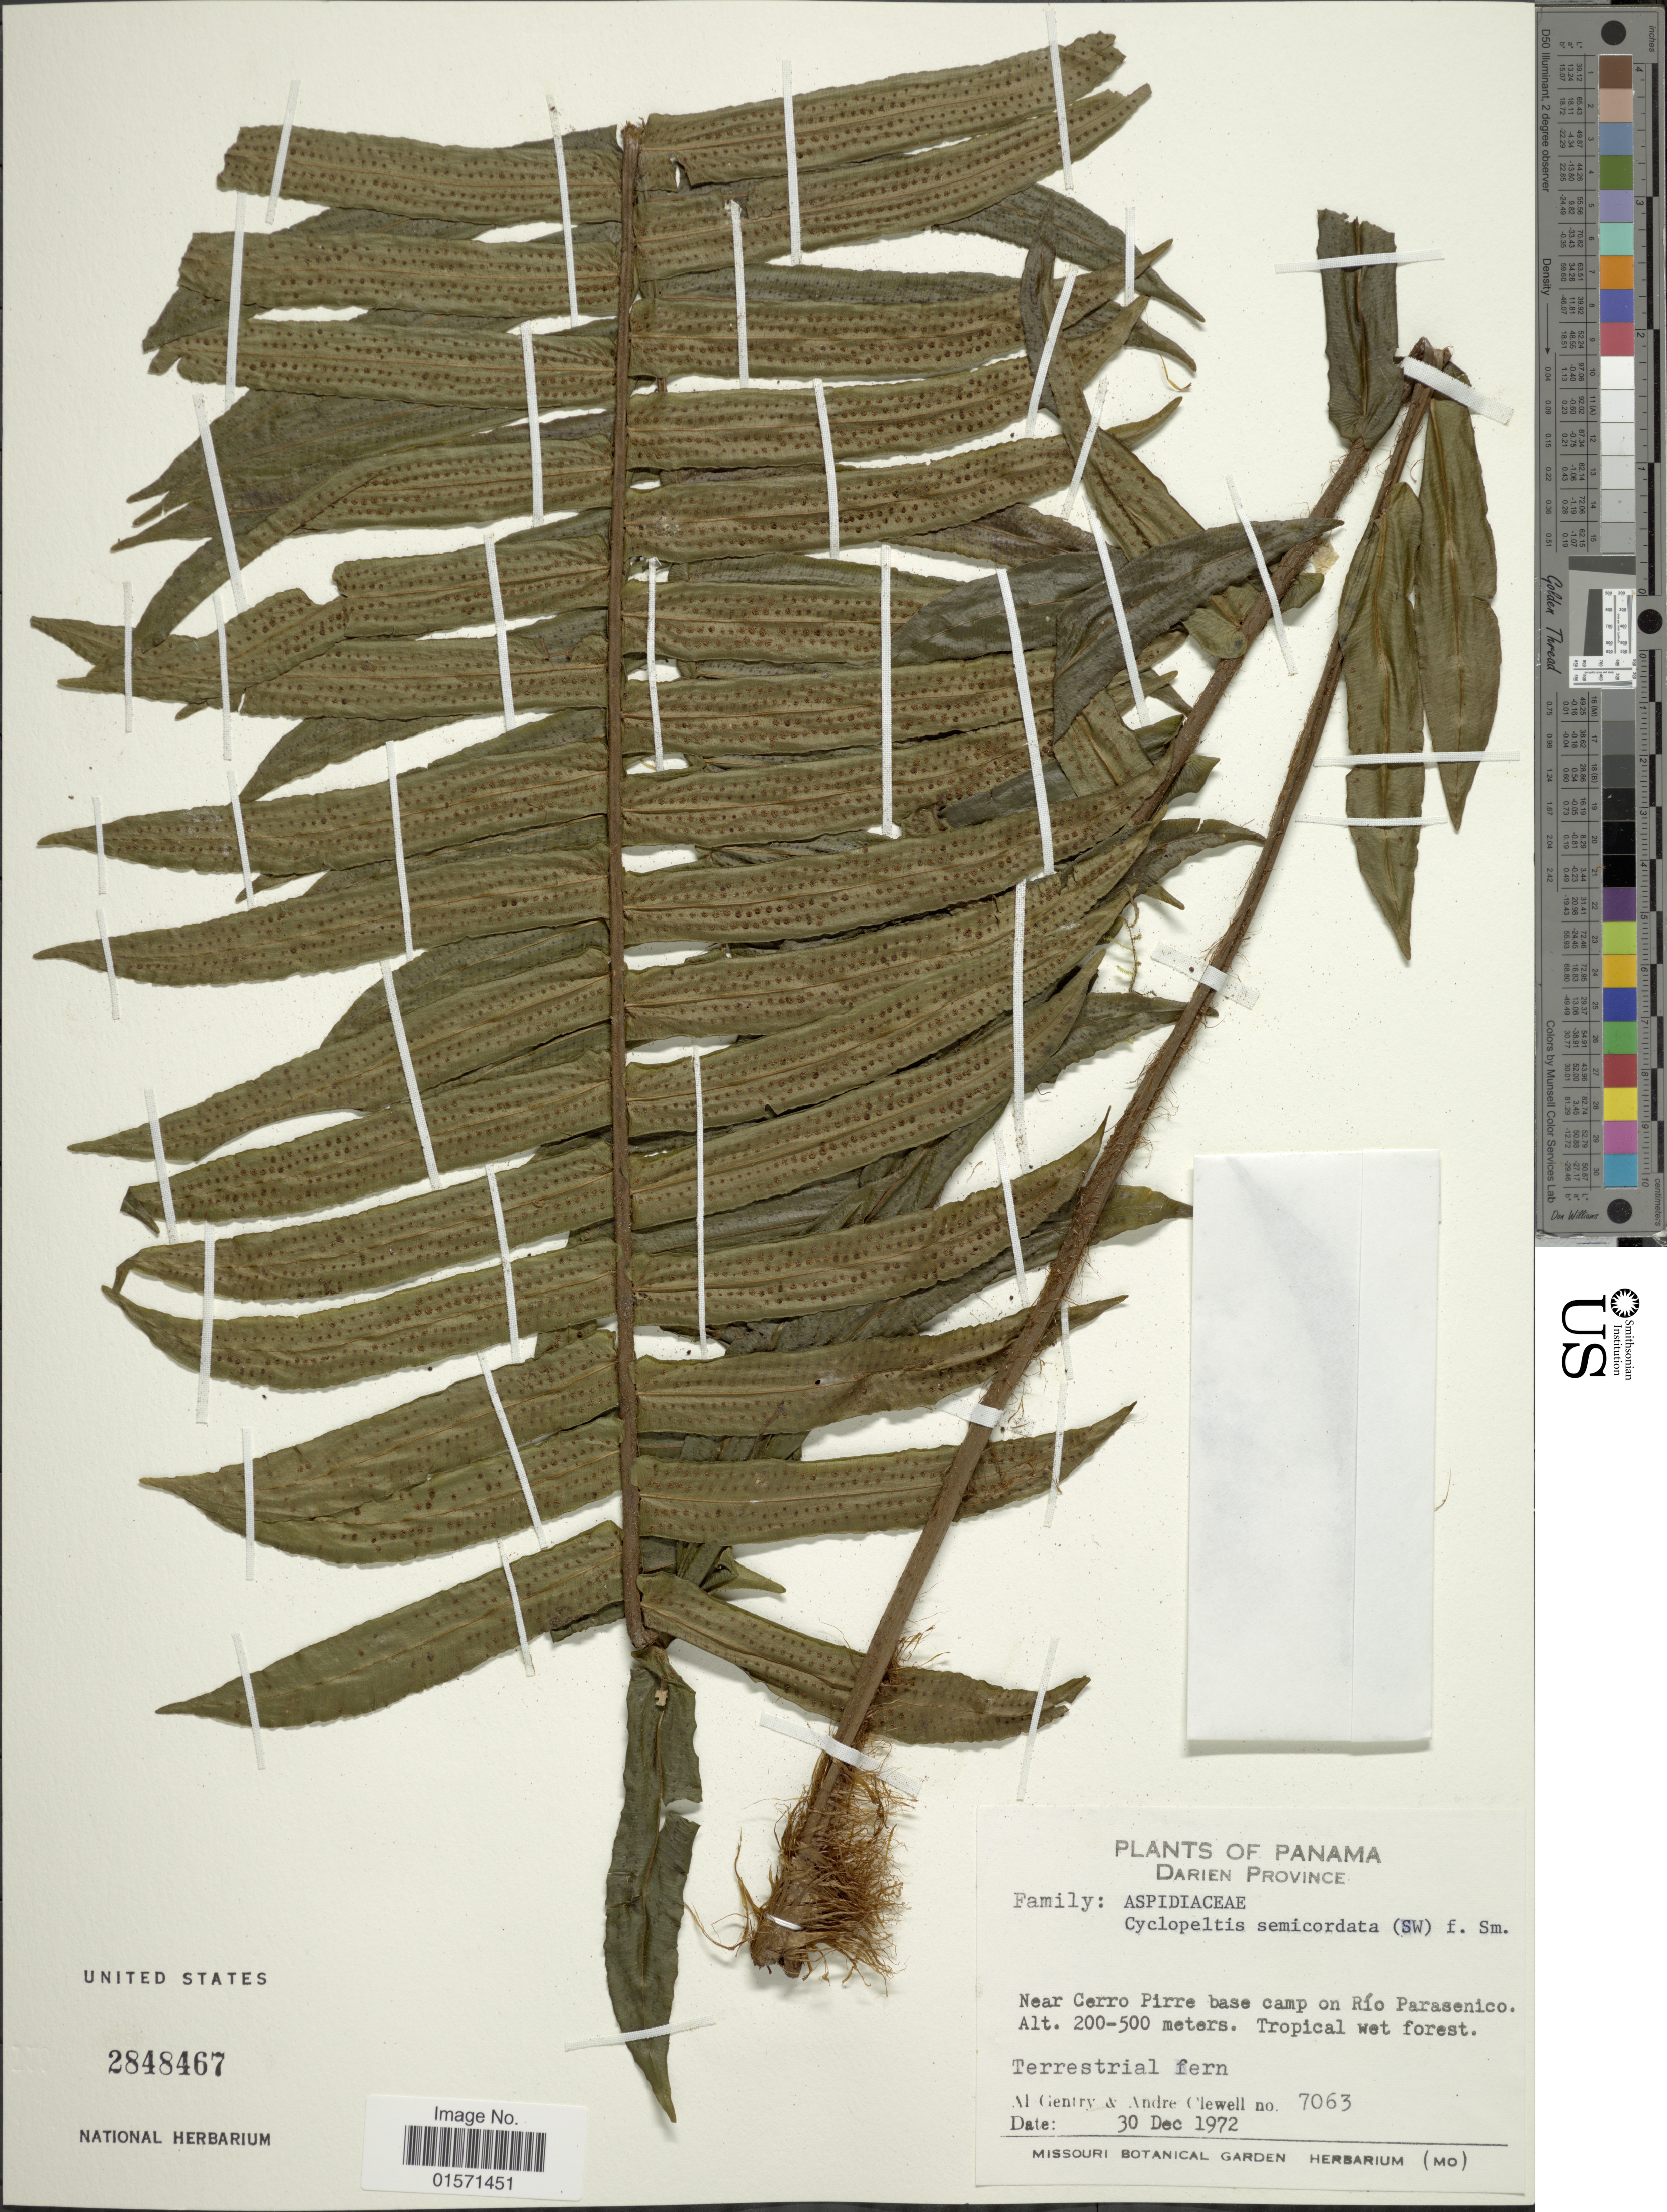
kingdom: Plantae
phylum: Tracheophyta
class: Polypodiopsida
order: Polypodiales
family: Lomariopsidaceae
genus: Cyclopeltis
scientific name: Cyclopeltis semicordata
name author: (Sw.) J. Sm.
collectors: A. H. Gentry & A. Clewell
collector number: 7063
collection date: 1972-12-30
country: Panama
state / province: Darién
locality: Darien Province. near Cerro Pirre base camp in Rio Parasenico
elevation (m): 200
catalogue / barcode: US 2848467